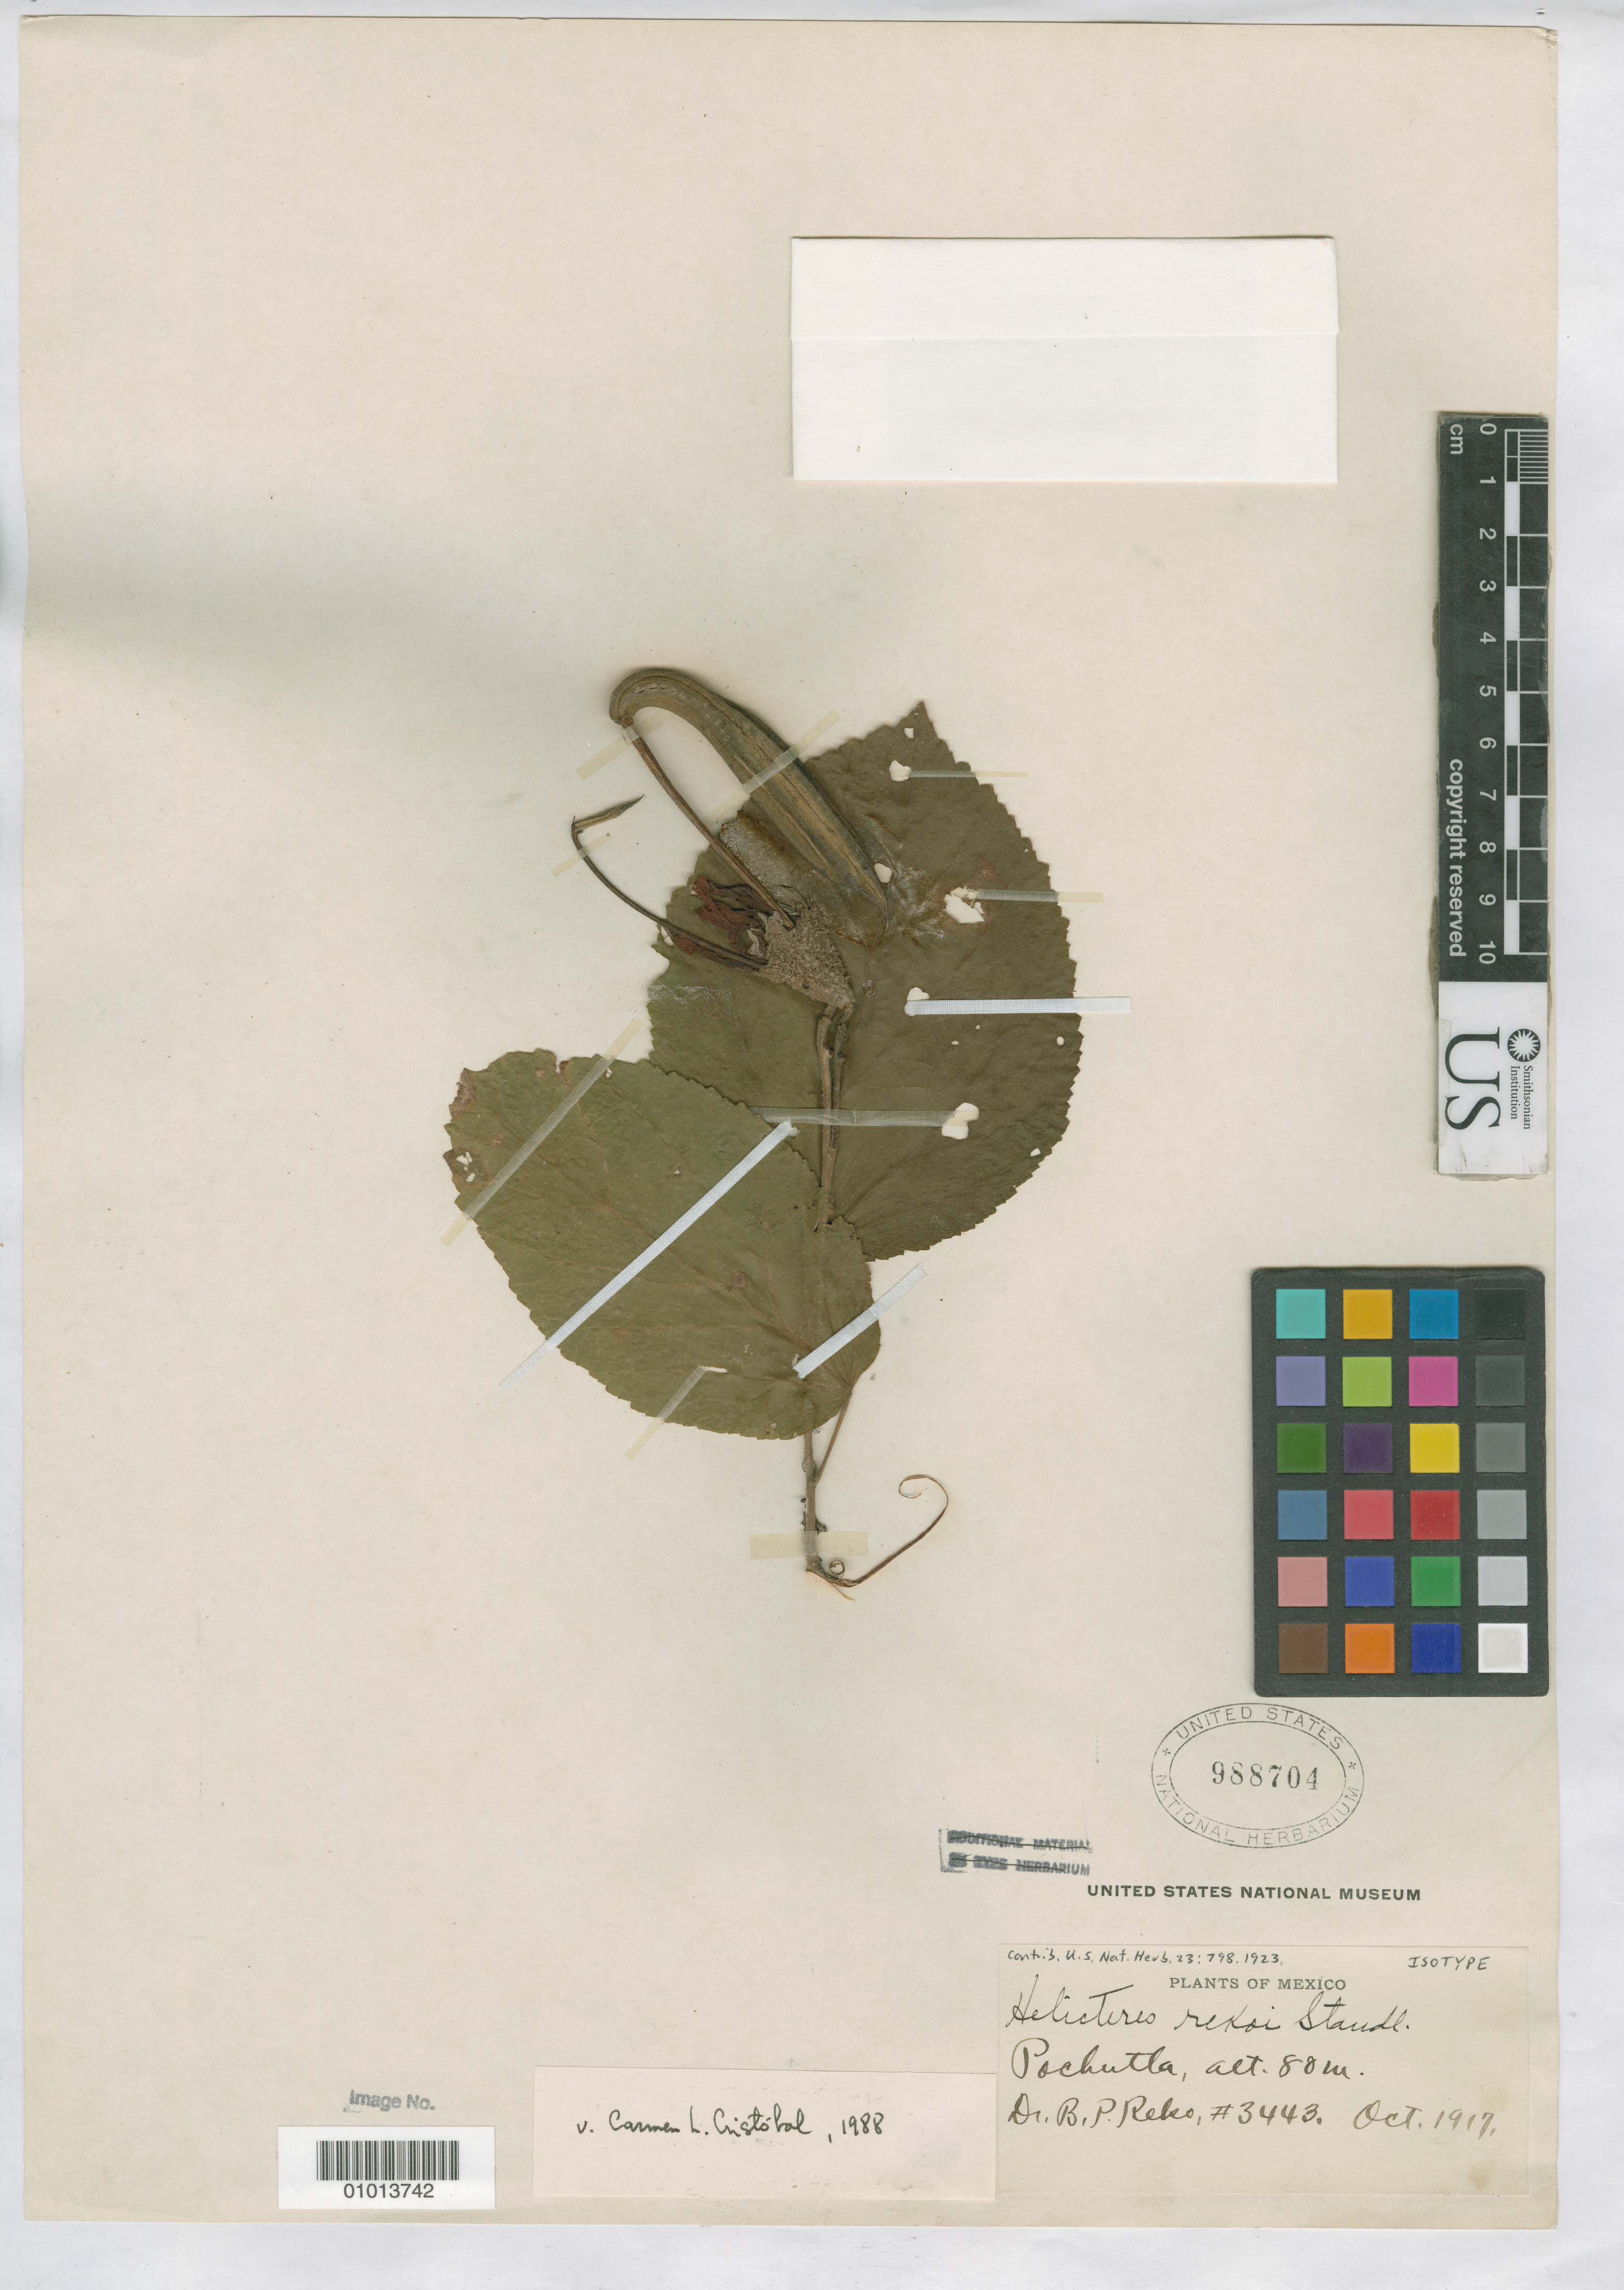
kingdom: Plantae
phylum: Tracheophyta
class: Magnoliopsida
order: Malvales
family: Malvaceae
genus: Helicteres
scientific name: Helicteres rekoi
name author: Standl.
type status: Isotype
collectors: B. P. Reko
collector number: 3443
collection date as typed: Oct 1917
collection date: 1917-10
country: Mexico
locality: Pochutla.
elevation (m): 80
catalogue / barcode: US 988704